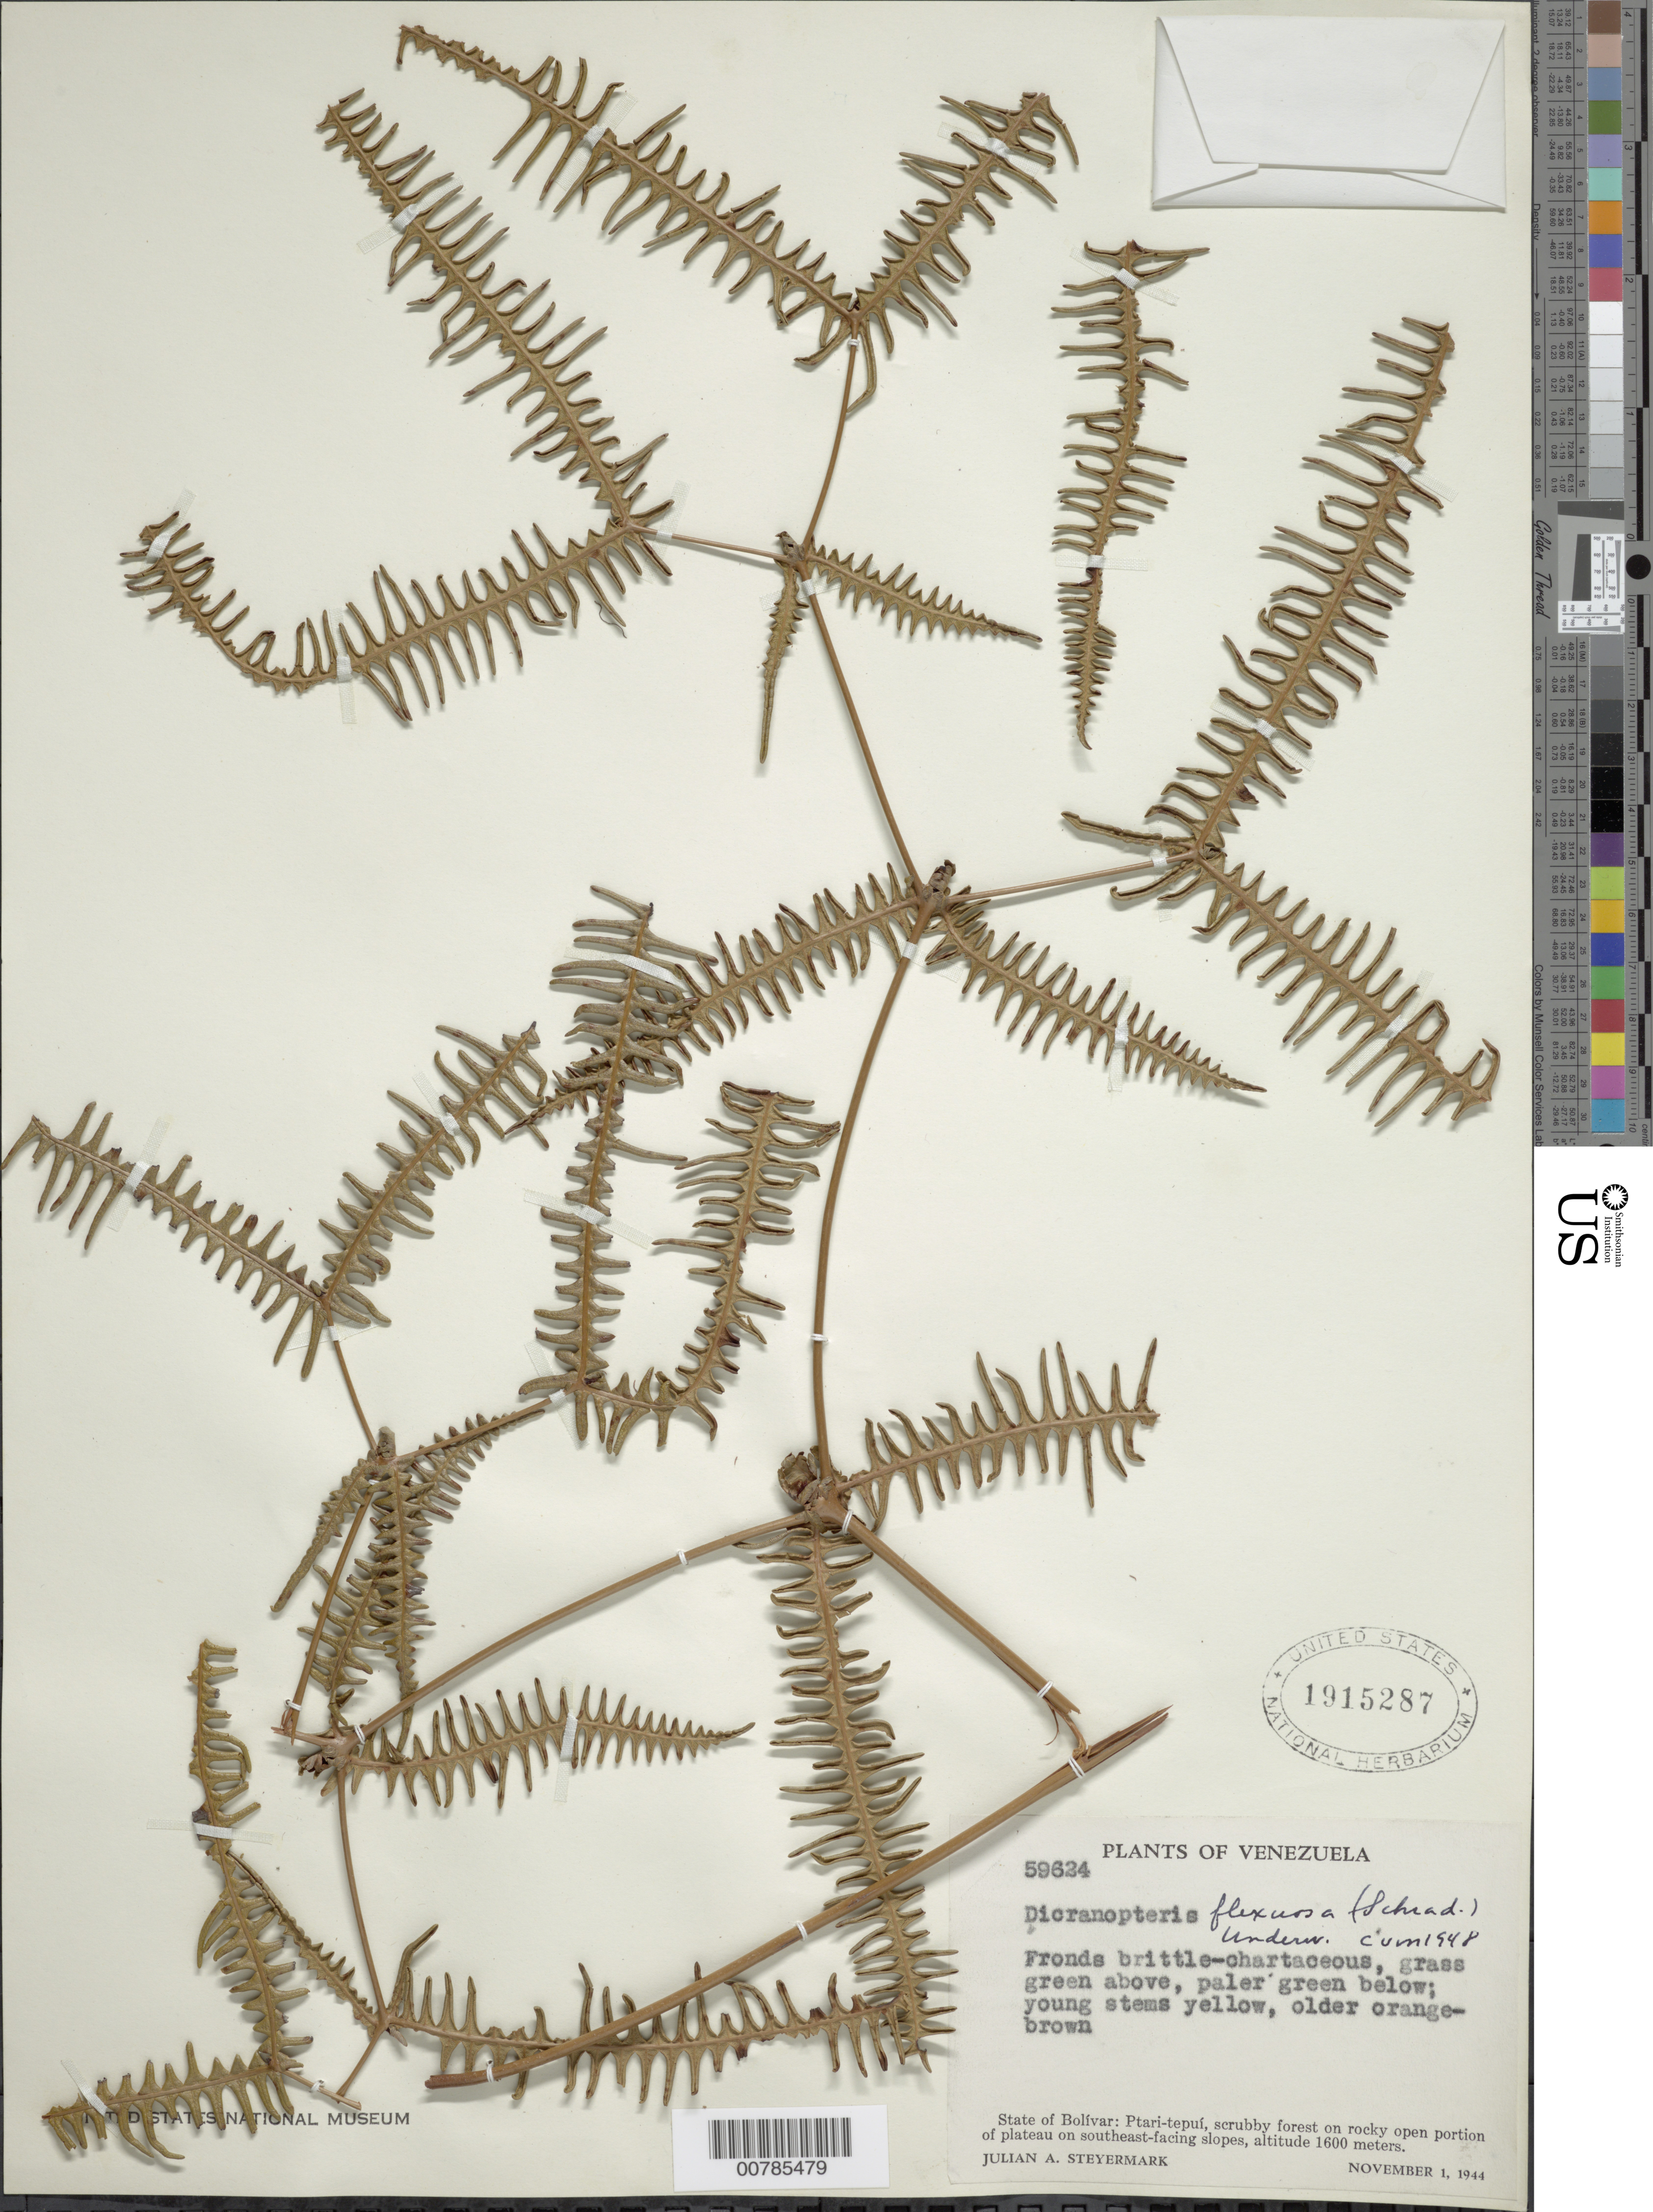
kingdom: Plantae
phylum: Tracheophyta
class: Polypodiopsida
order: Gleicheniales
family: Gleicheniaceae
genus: Dicranopteris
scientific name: Dicranopteris flexuosa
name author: (Schrad.) Underw.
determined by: Morton, C. V.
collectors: J. Steyermark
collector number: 59624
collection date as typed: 1-Nov-44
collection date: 1944-11-01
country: Venezuela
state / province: Bolívar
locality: Ptari-tepuí, SE-facing bluffs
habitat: Scrubby forest on rocky open portion of plateau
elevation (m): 1600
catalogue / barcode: US 1915287